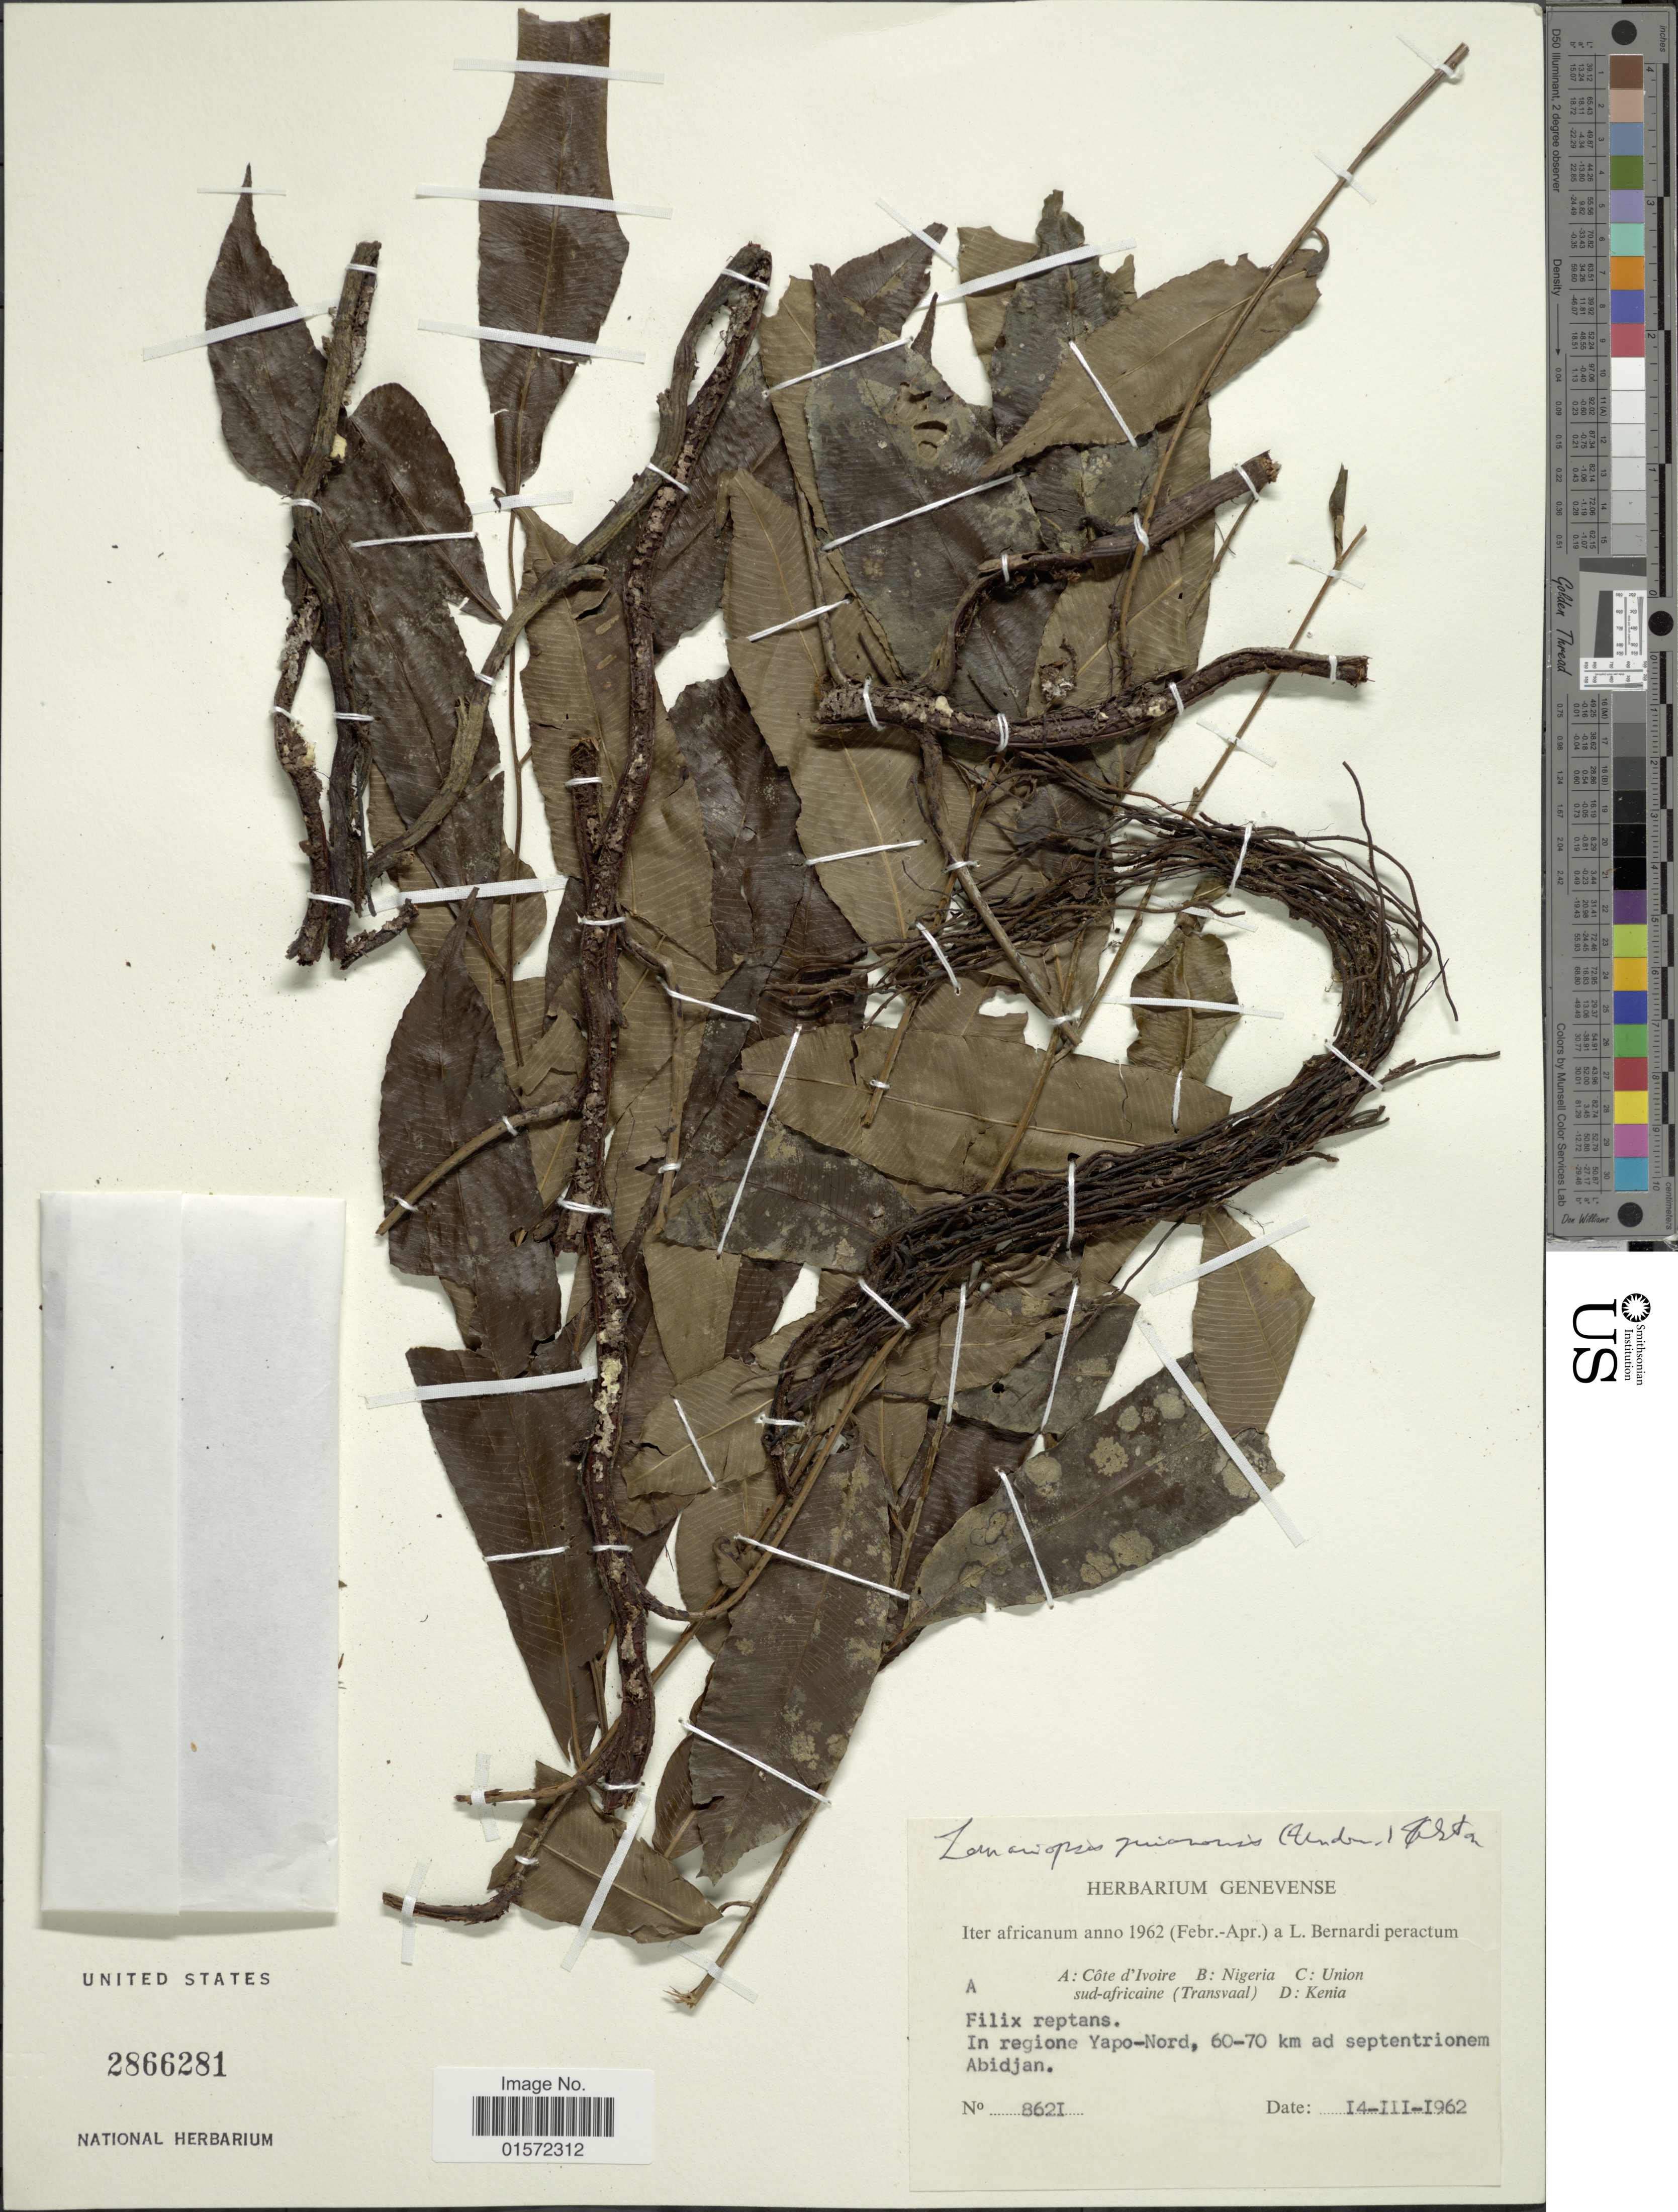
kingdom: Plantae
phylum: Tracheophyta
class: Polypodiopsida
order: Polypodiales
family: Lomariopsidaceae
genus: Lomariopsis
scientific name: Lomariopsis guineensis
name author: Holttum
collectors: L. Bernardi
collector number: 8621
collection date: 1962-03-14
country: Ivory Coast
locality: Côte d'Ivoire, In regione Yapo-Nord, 60-70 km ad septentrionem Abidjan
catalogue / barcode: US 2866281